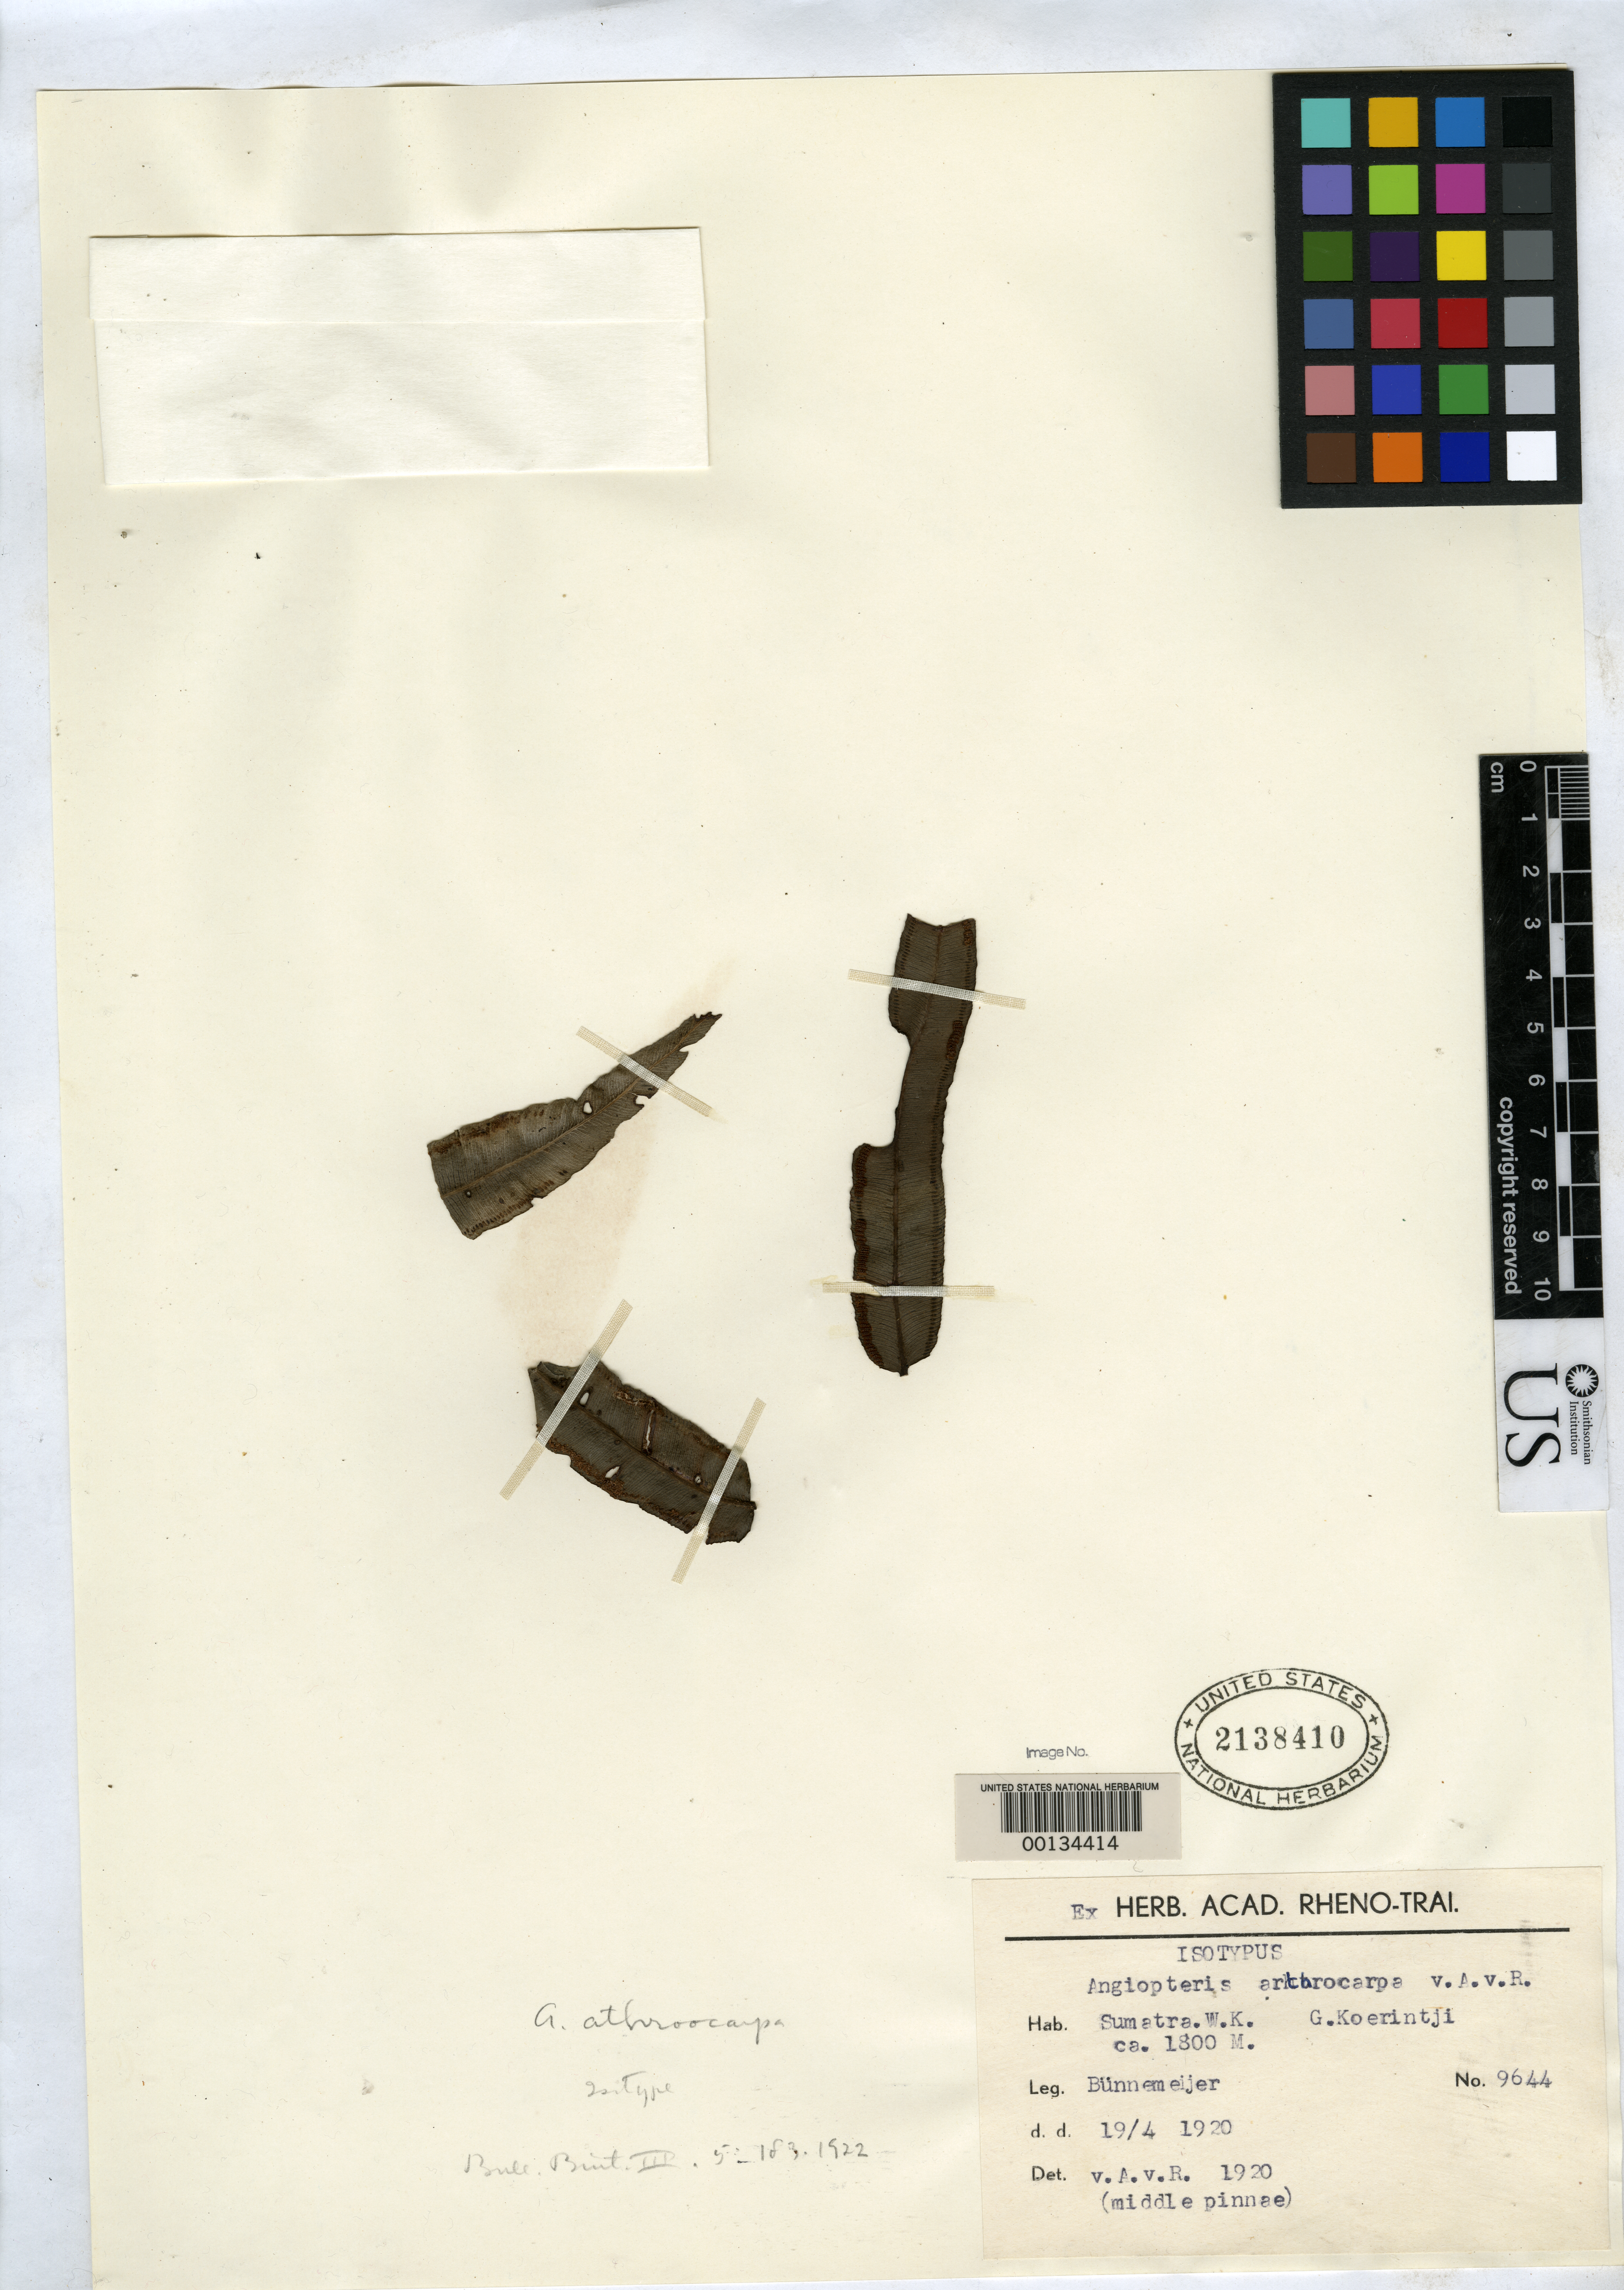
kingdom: Plantae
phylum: Tracheophyta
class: Polypodiopsida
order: Marattiales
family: Marattiaceae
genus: Angiopteris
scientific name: Angiopteris athroocarpa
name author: Alderw.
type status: Isotype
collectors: -. Bunnemeijer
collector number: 9644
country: Indonesia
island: Sumatra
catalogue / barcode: US 2138410